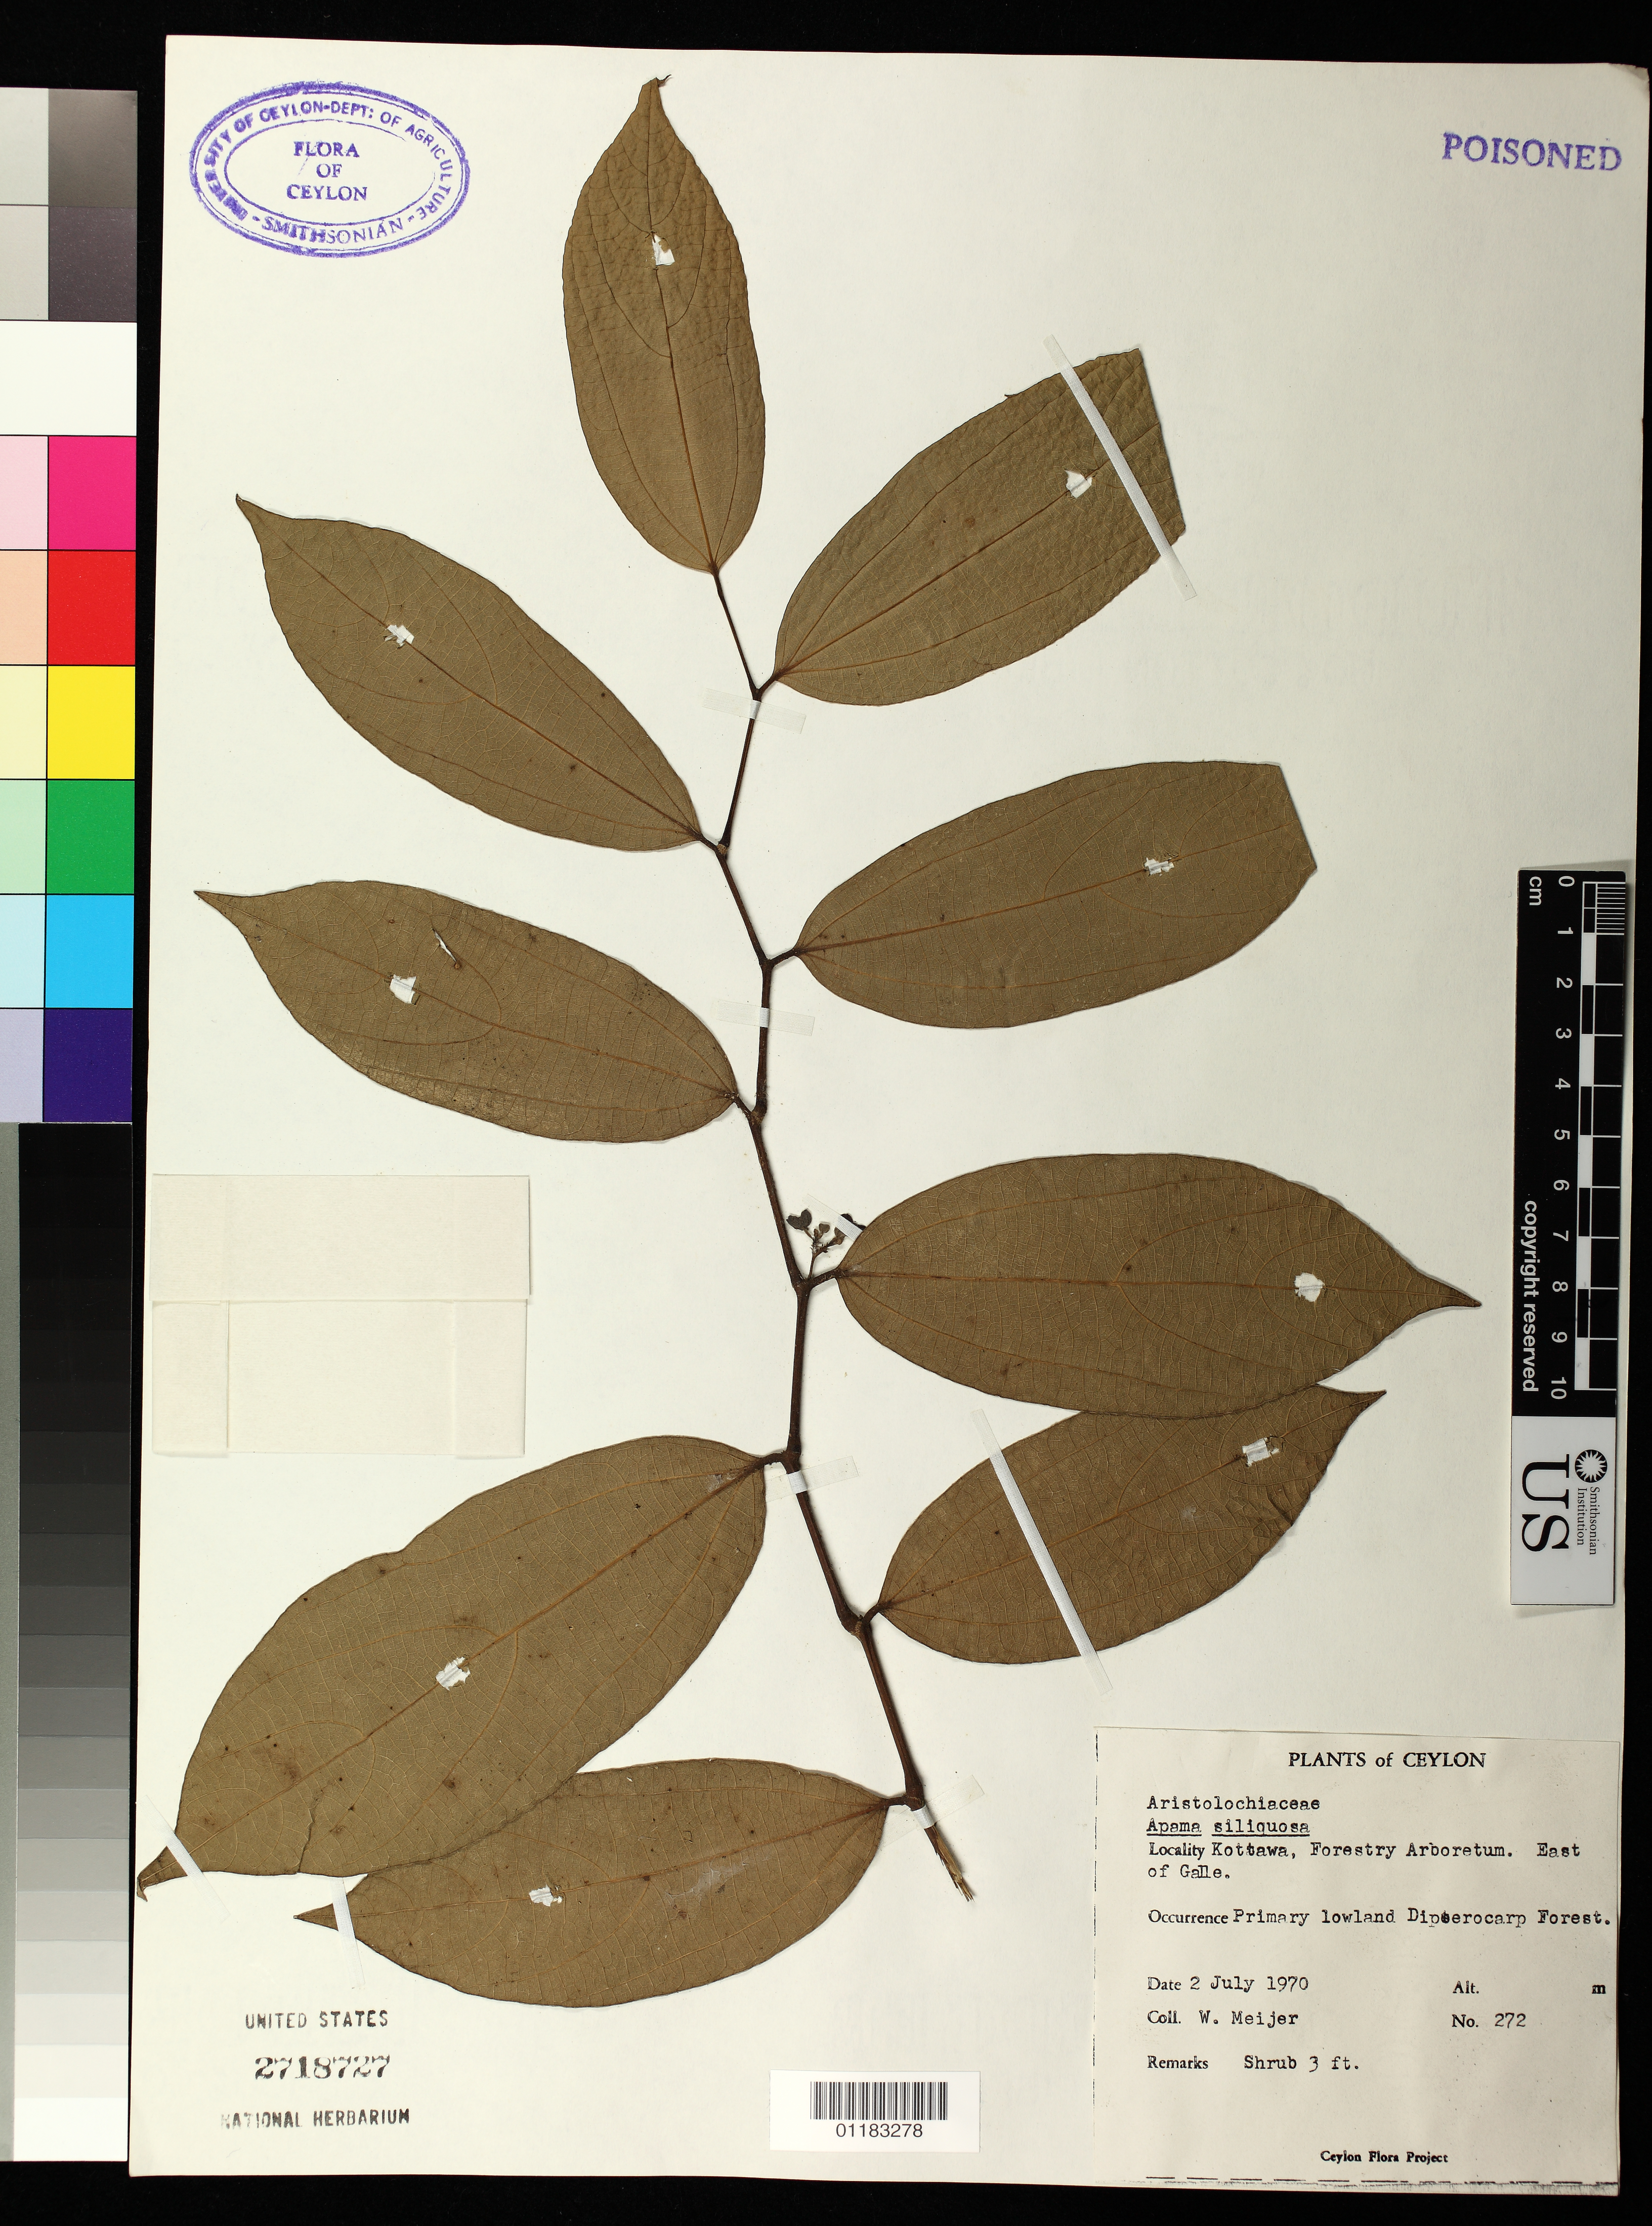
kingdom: Plantae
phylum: Tracheophyta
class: Magnoliopsida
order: Piperales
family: Aristolochiaceae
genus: Thottea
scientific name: Thottea siliquosa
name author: (Lam.) Ding Hou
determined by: Strong, Mark T., (BOT), Smithsonian Institution - National Museum of Natural History (UNITED STATES)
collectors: W. Meijer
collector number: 272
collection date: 1970-07-02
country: Sri Lanka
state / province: Southern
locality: Kottawa, Forestry Arboretum. East of Galle.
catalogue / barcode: US 2718727